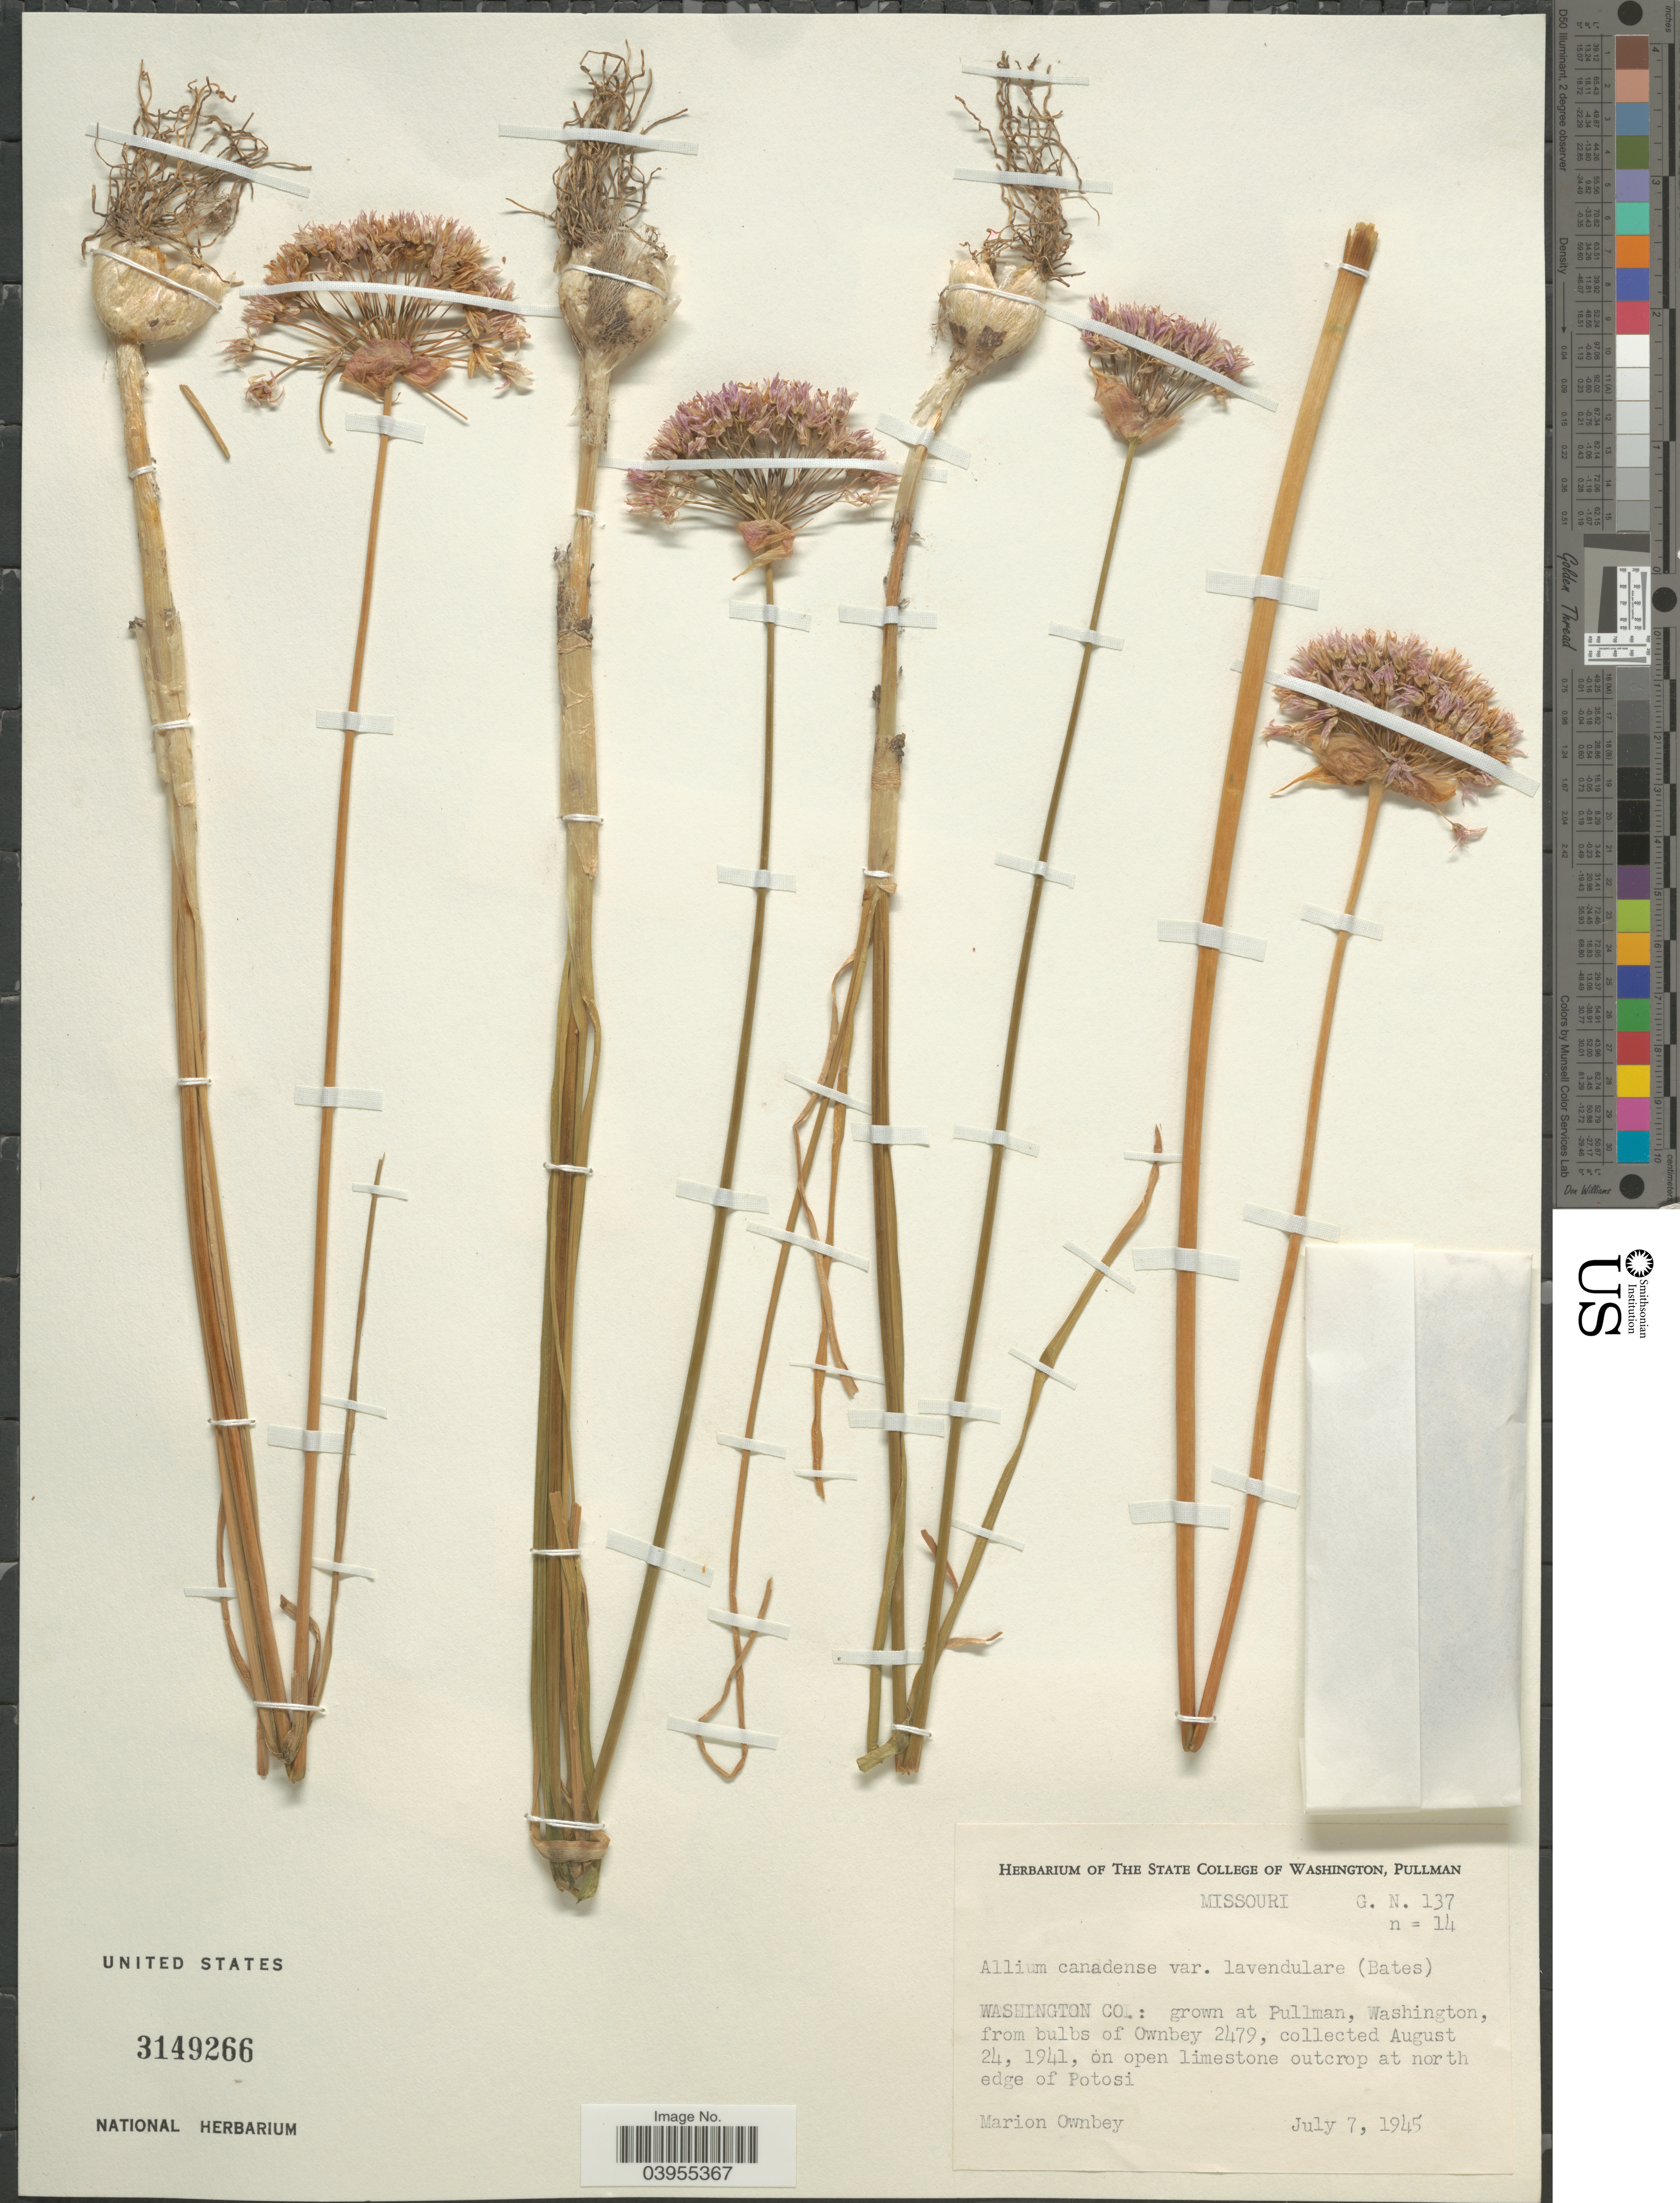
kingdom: Plantae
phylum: Tracheophyta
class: Liliopsida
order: Asparagales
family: Amaryllidaceae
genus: Allium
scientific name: Allium canadense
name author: L.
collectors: M. Ownbey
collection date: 1945-07-07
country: United States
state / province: Missouri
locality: Washington Co.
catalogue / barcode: US 3149266